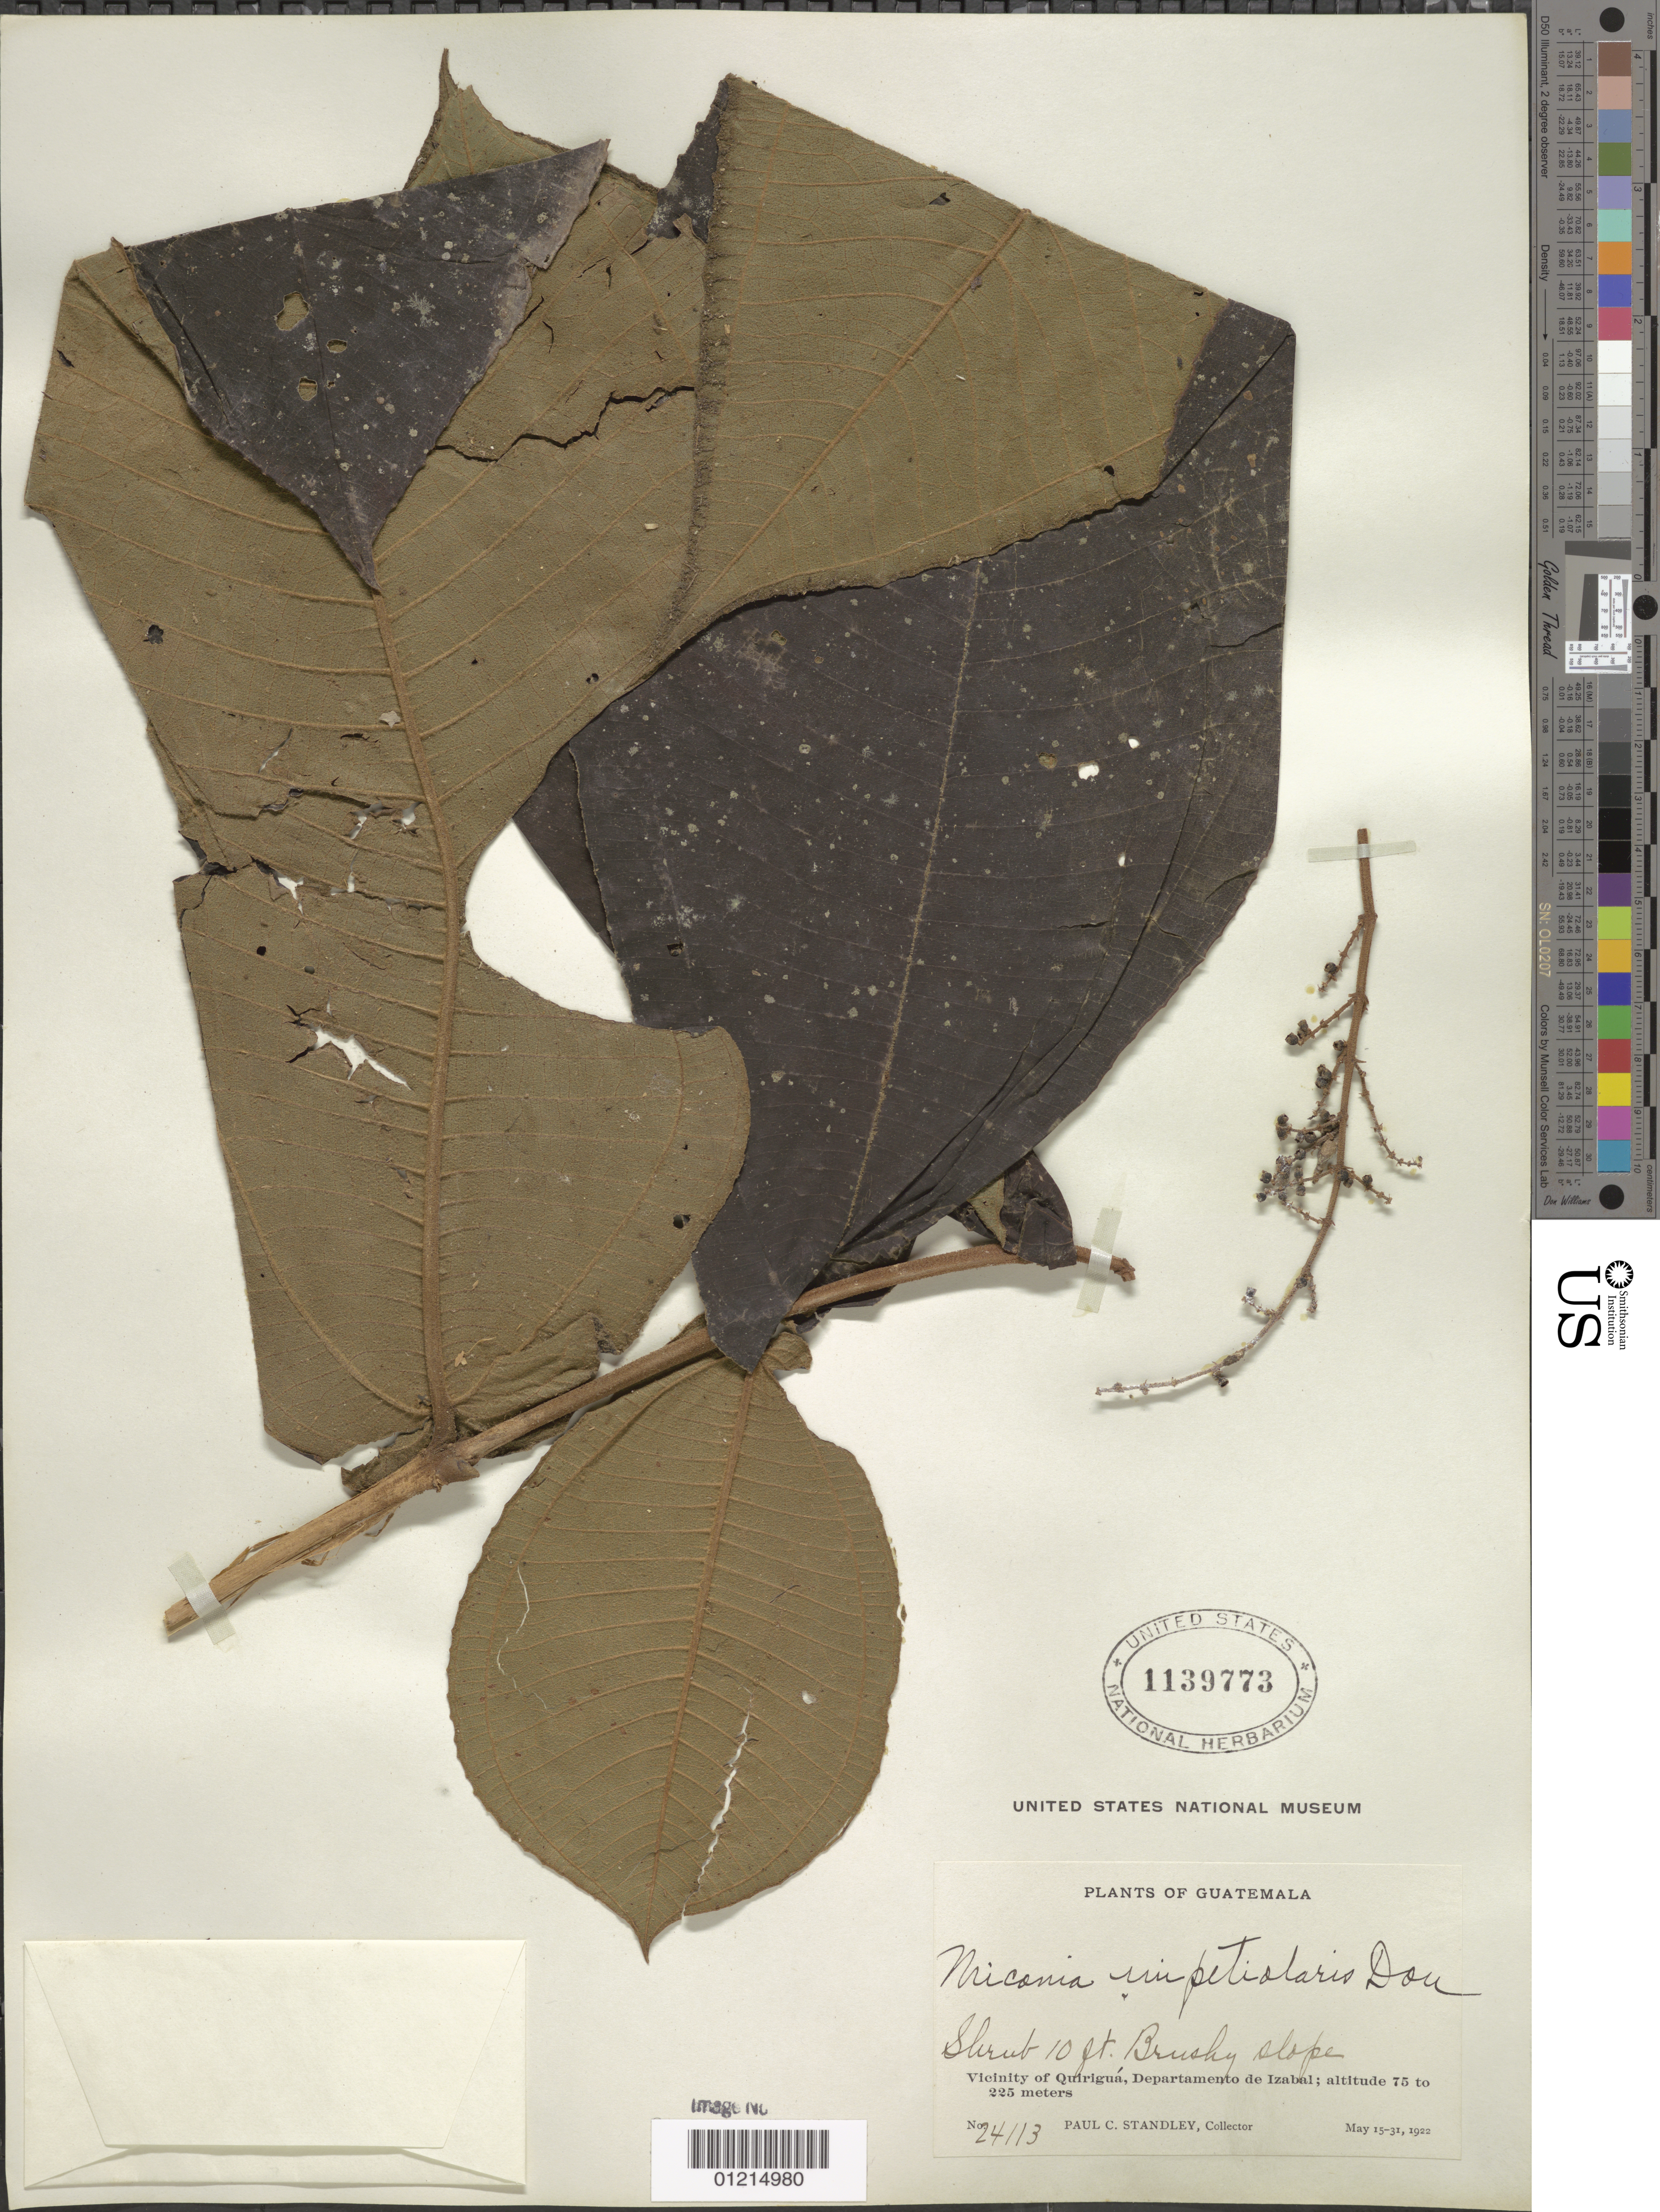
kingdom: Plantae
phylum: Tracheophyta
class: Magnoliopsida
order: Myrtales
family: Melastomataceae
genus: Miconia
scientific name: Miconia impetiolaris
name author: (Sw.) D. Don ex DC.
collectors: P. C. Standley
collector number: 24113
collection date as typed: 15 May 1922 to 31 Mar 1922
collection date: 1922-03-31/1922-05-15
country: Guatemala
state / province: Izabal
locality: Vicinity of Quiriguá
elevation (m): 75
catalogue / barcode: US 1139773